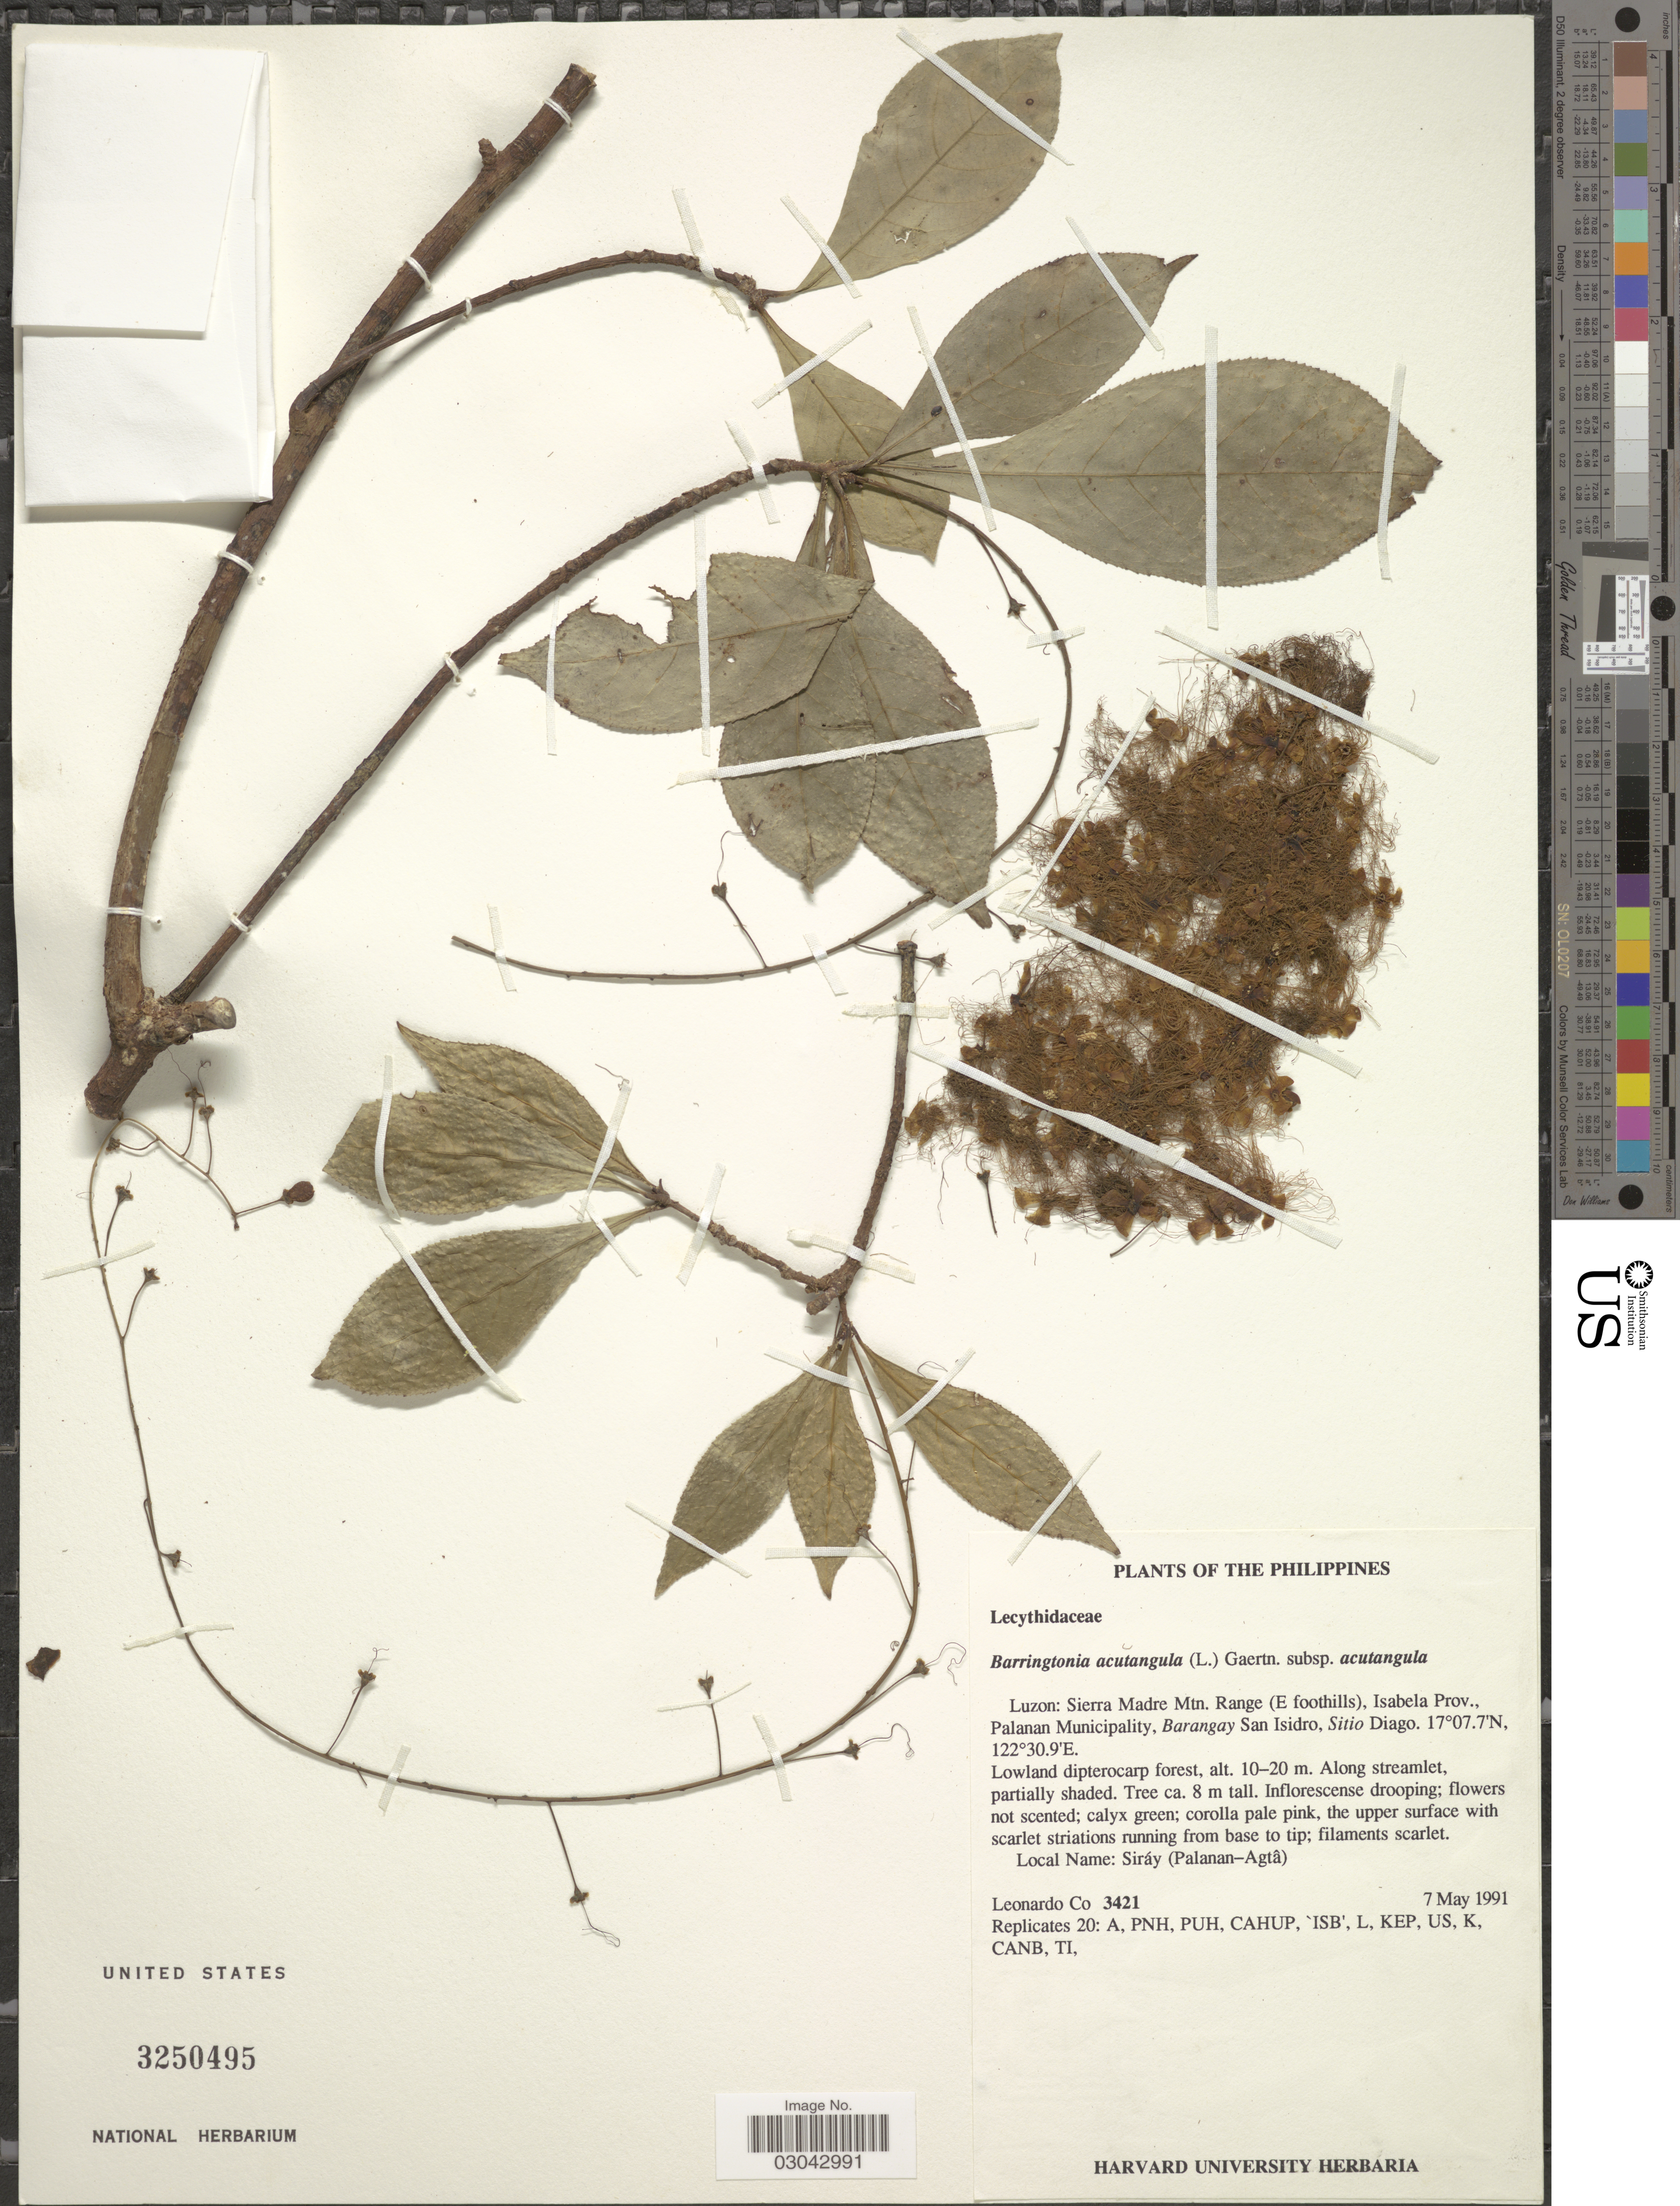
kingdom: Plantae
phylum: Tracheophyta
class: Magnoliopsida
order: Ericales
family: Lecythidaceae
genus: Barringtonia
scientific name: Barringtonia acutangula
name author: (L.) Gaertn.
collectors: L. Co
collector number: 3421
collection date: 1991-05-07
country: Philippines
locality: Luzon: Sierra Madre Mtn. Range (E foothills), Isabela Prov., Palanan Municipality, Barangay San Isidro, Sitio Diago.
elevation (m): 10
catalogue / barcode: US 3250495